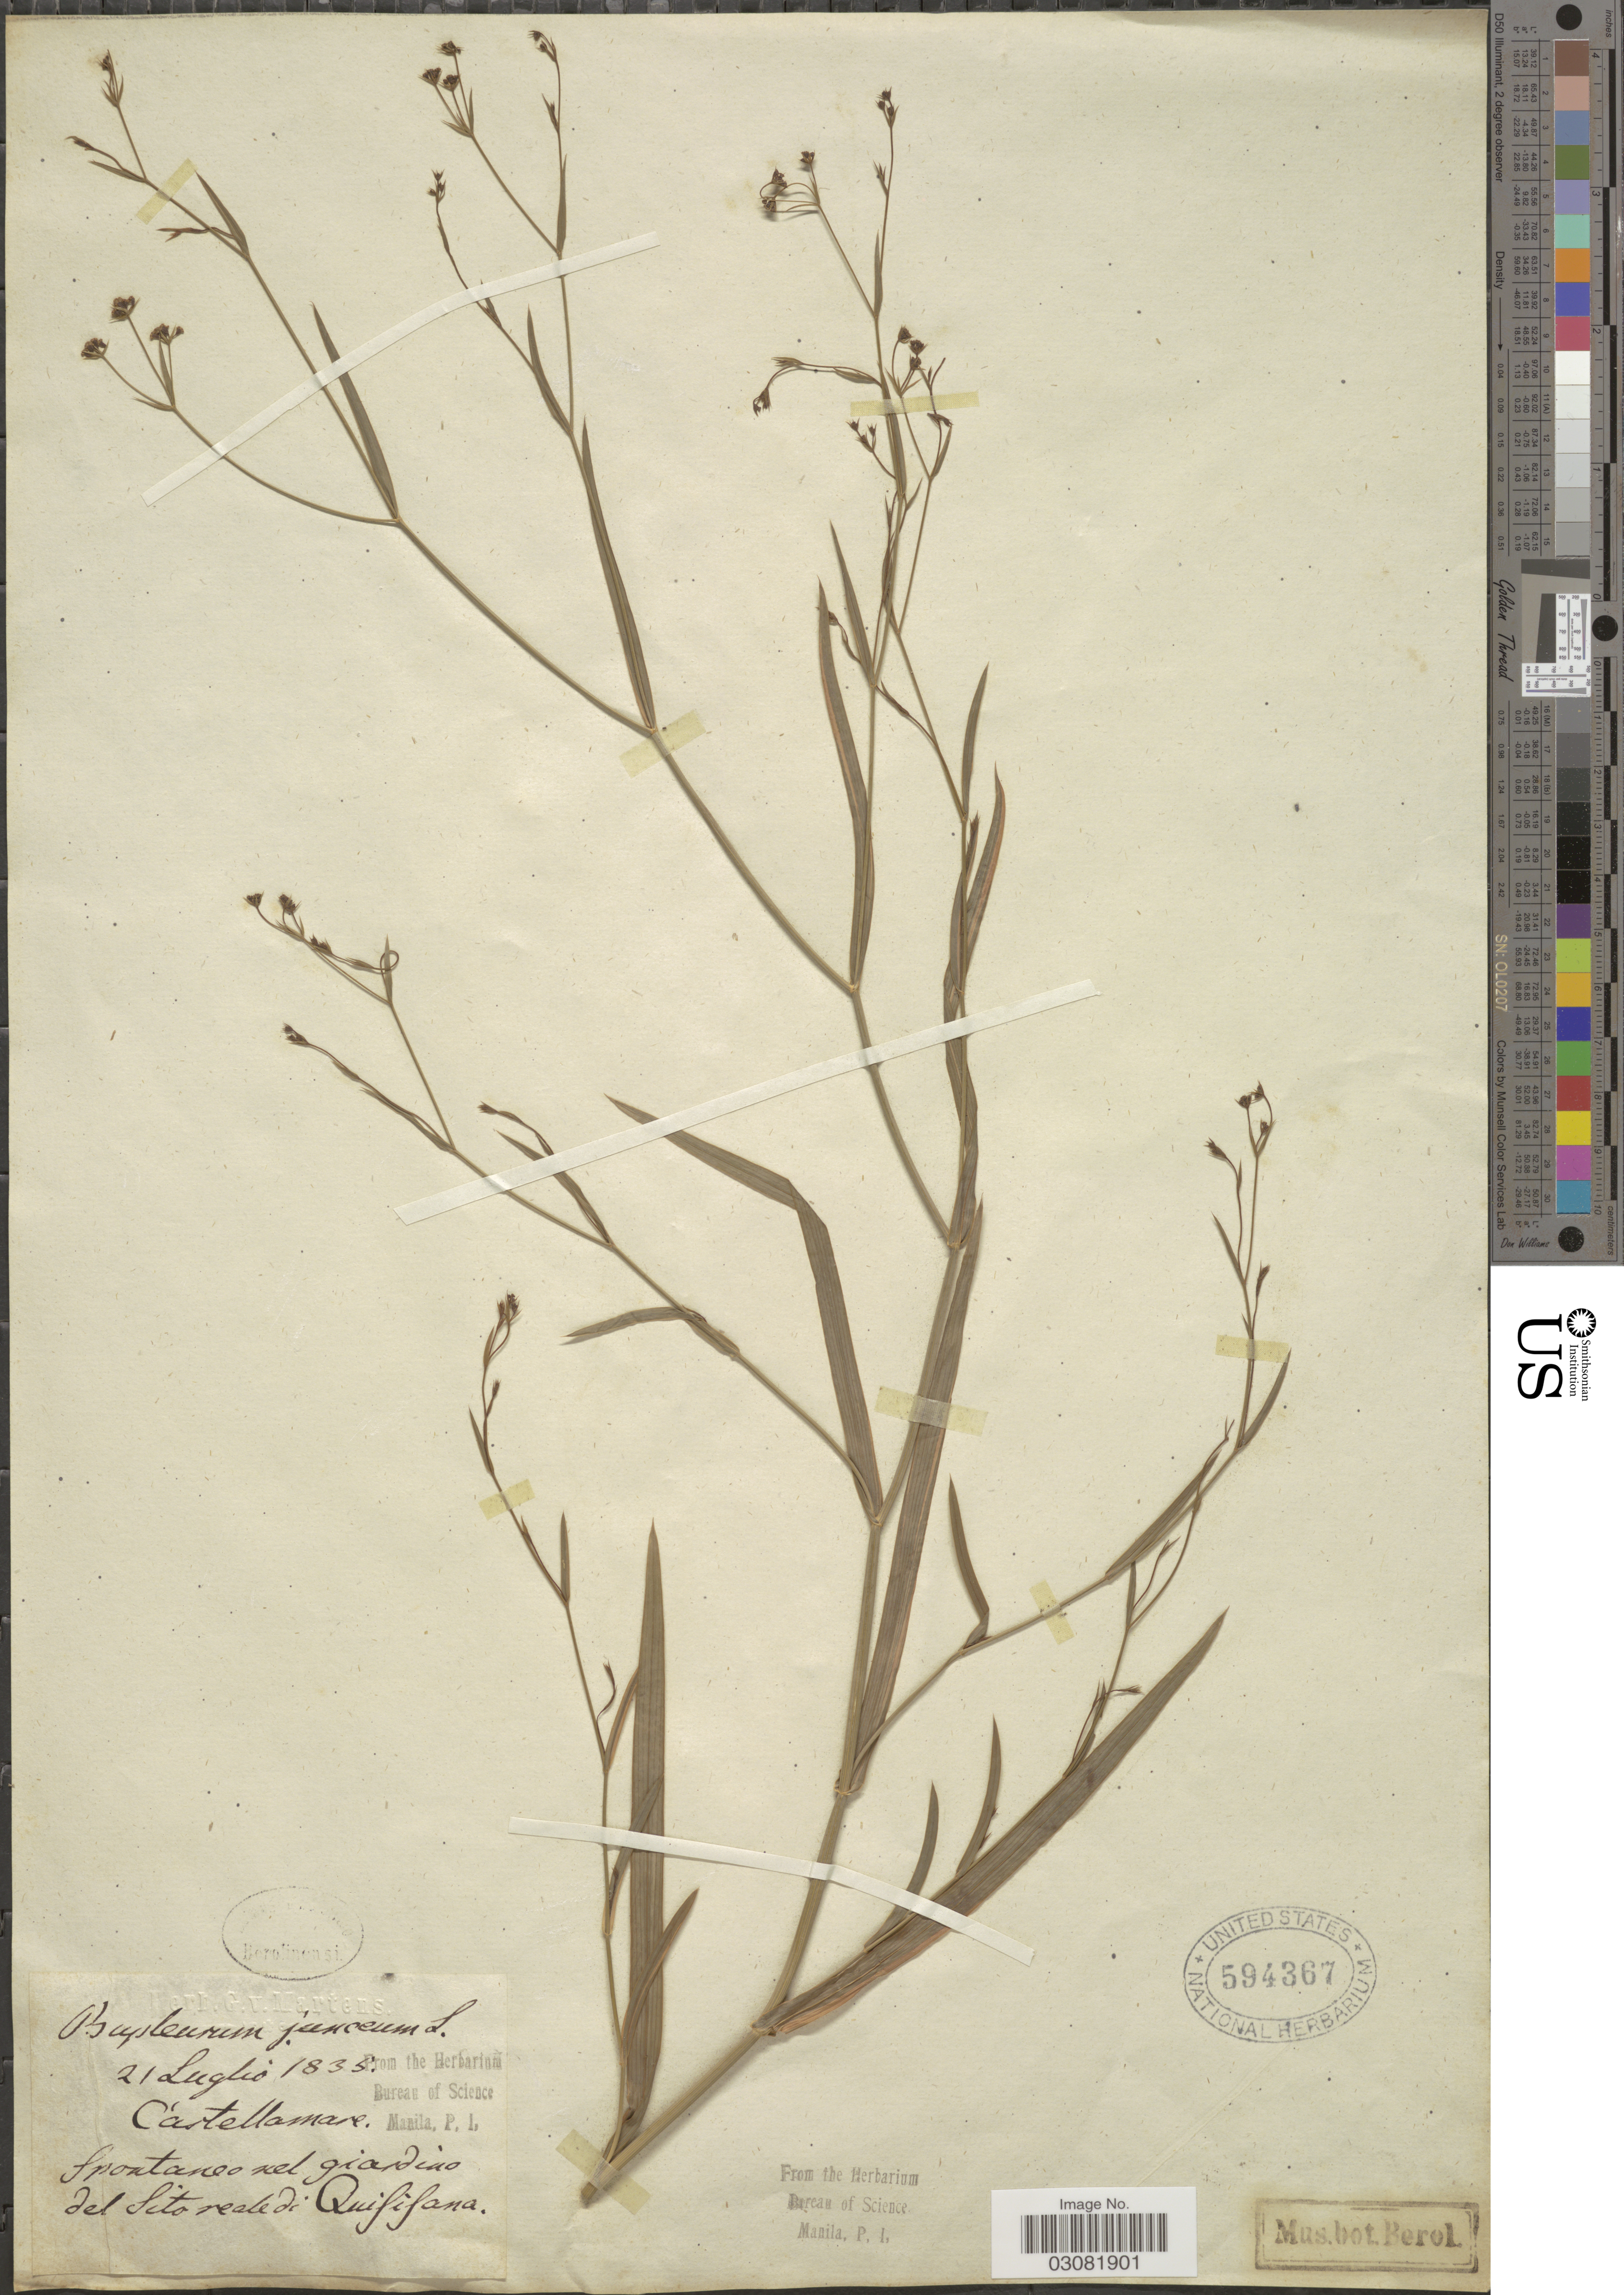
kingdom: Plantae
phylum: Tracheophyta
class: Magnoliopsida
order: Apiales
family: Apiaceae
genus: Bupleurum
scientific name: Bupleurum praealtum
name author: L.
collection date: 1835-07-21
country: Italy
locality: Castellamare. Frontaneo rel giardino del Sito reale di Quisisana.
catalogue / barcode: US 594367